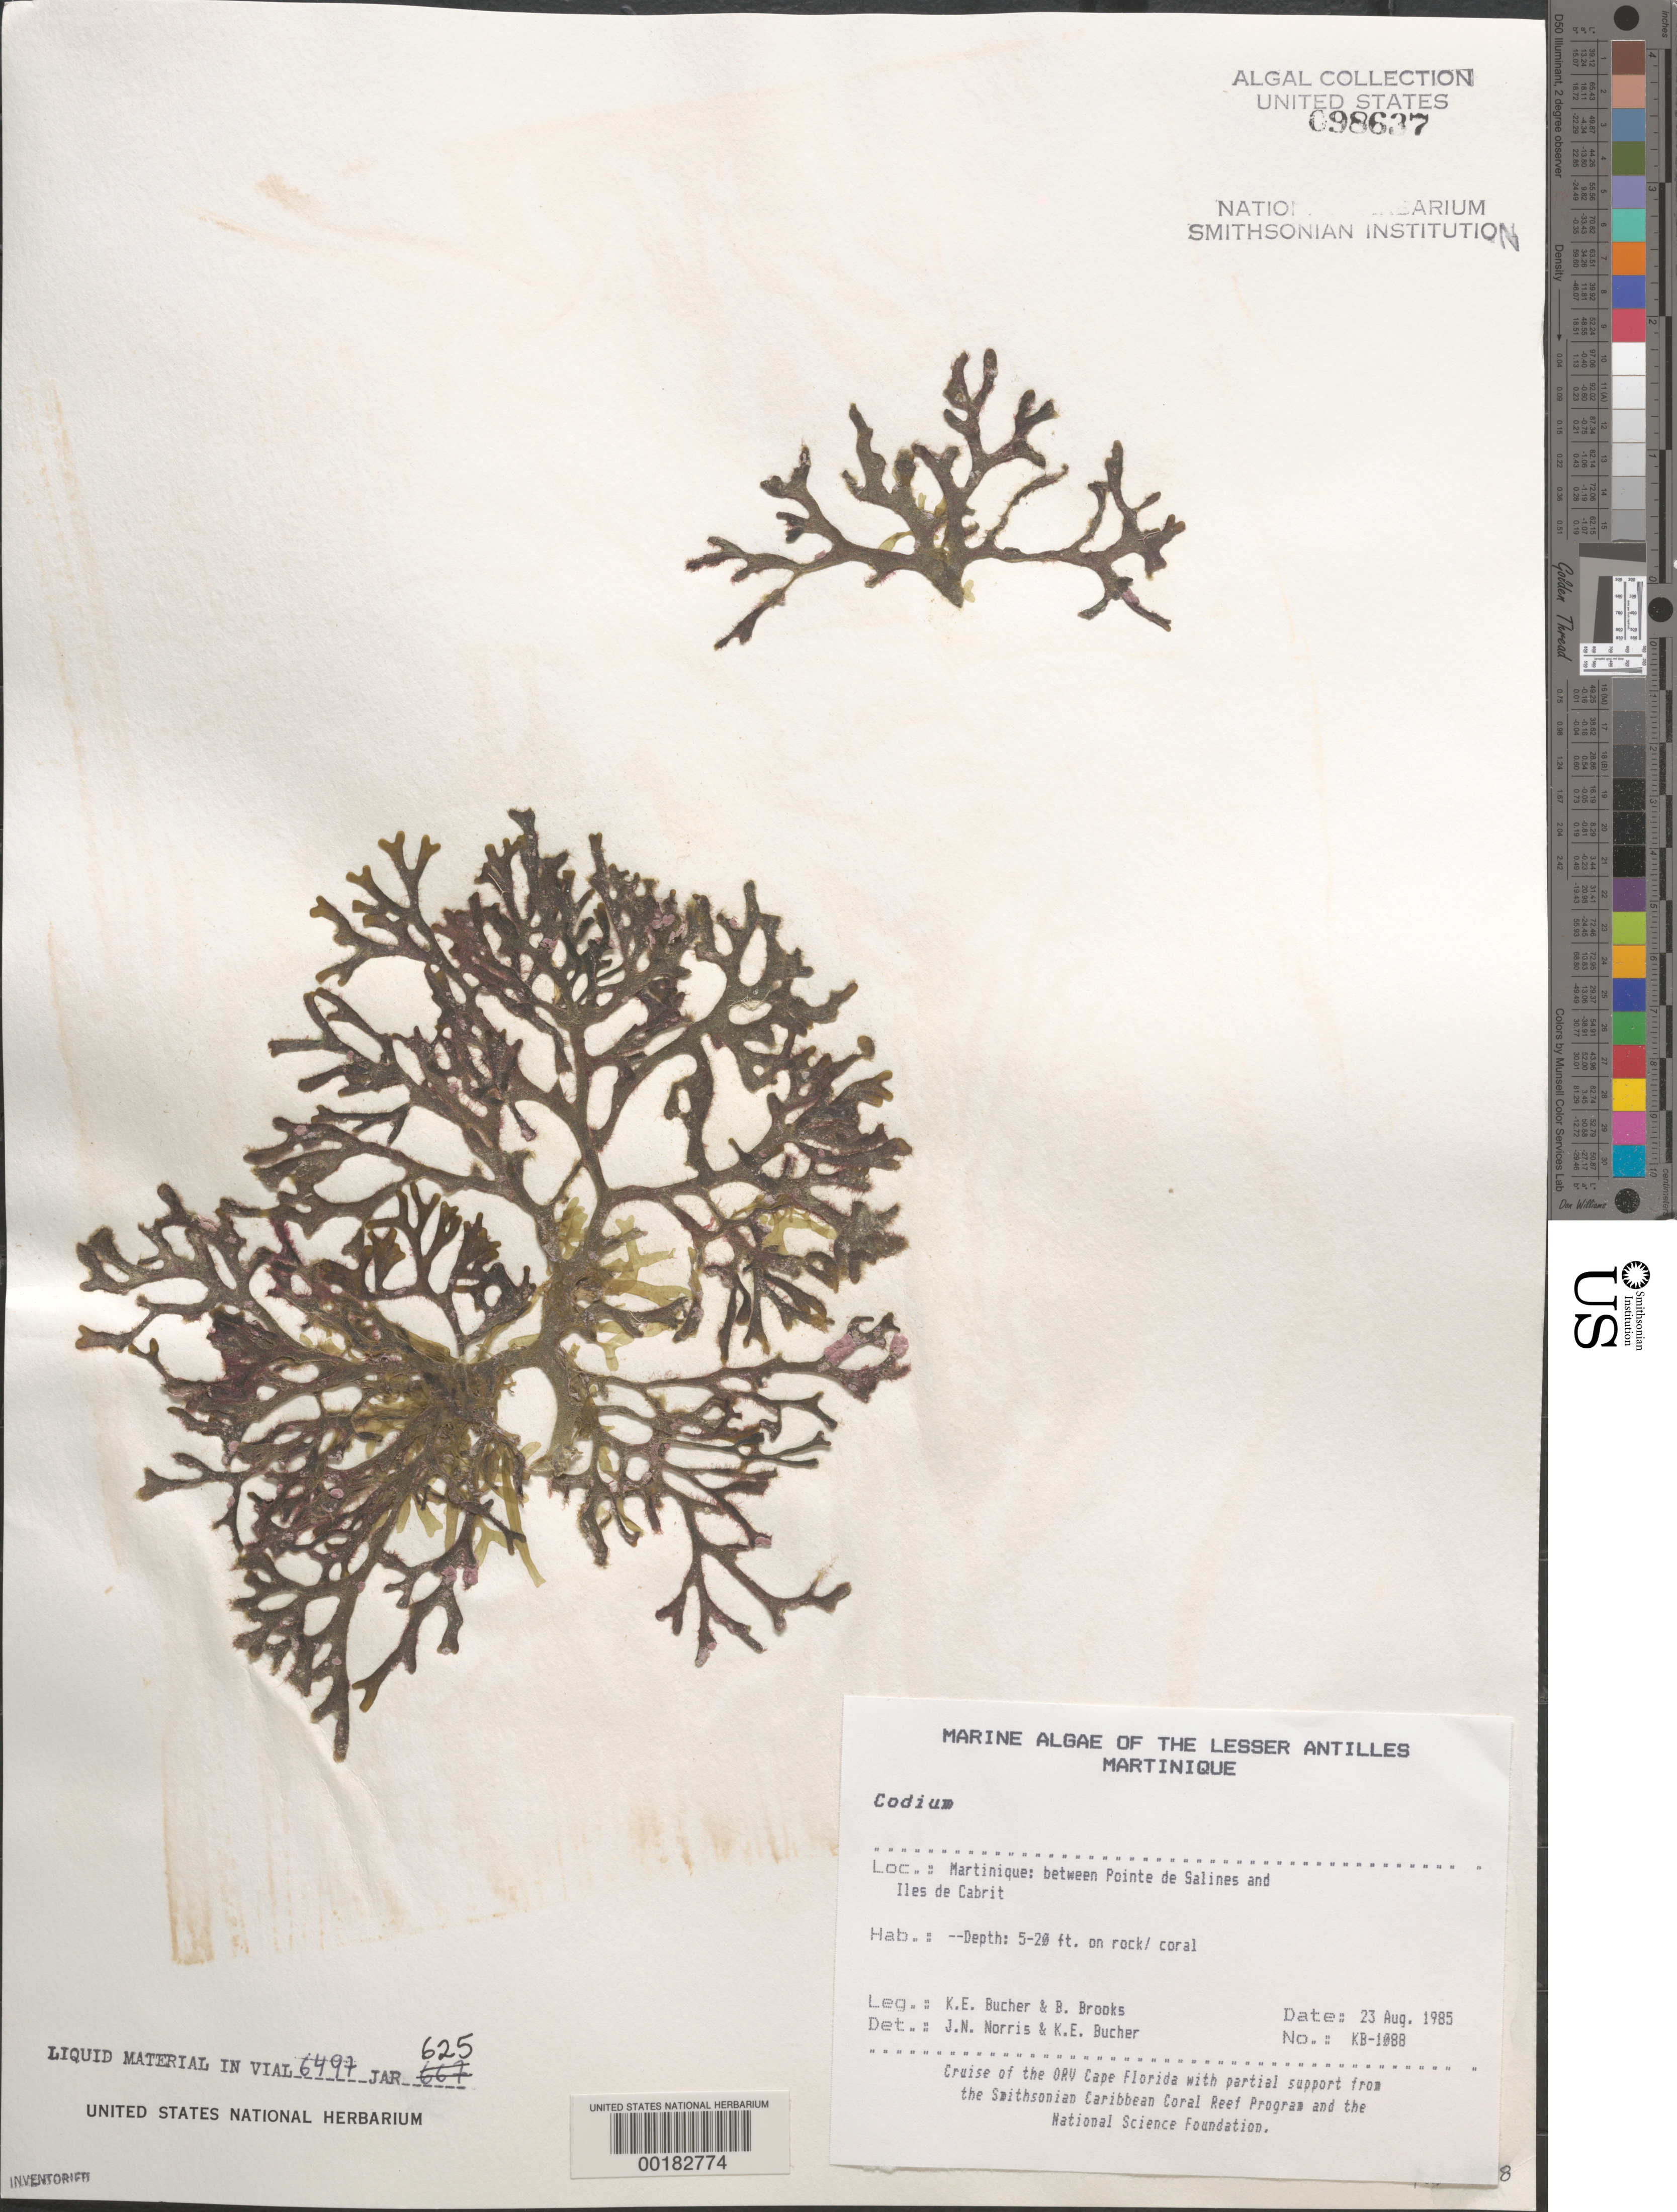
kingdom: Plantae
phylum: Chlorophyta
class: Ulvophyceae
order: Bryopsidales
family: Codiaceae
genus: Codium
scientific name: Codium sp.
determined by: Norris, J. N.; Bucher, K. E.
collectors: K. E. Bucher & B. Brooks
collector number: Kb-1088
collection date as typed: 23 Aug 1985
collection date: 1985-08-23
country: Martinique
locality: Between Pointe de Salines and Iles de Cabrit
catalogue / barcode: US 98637